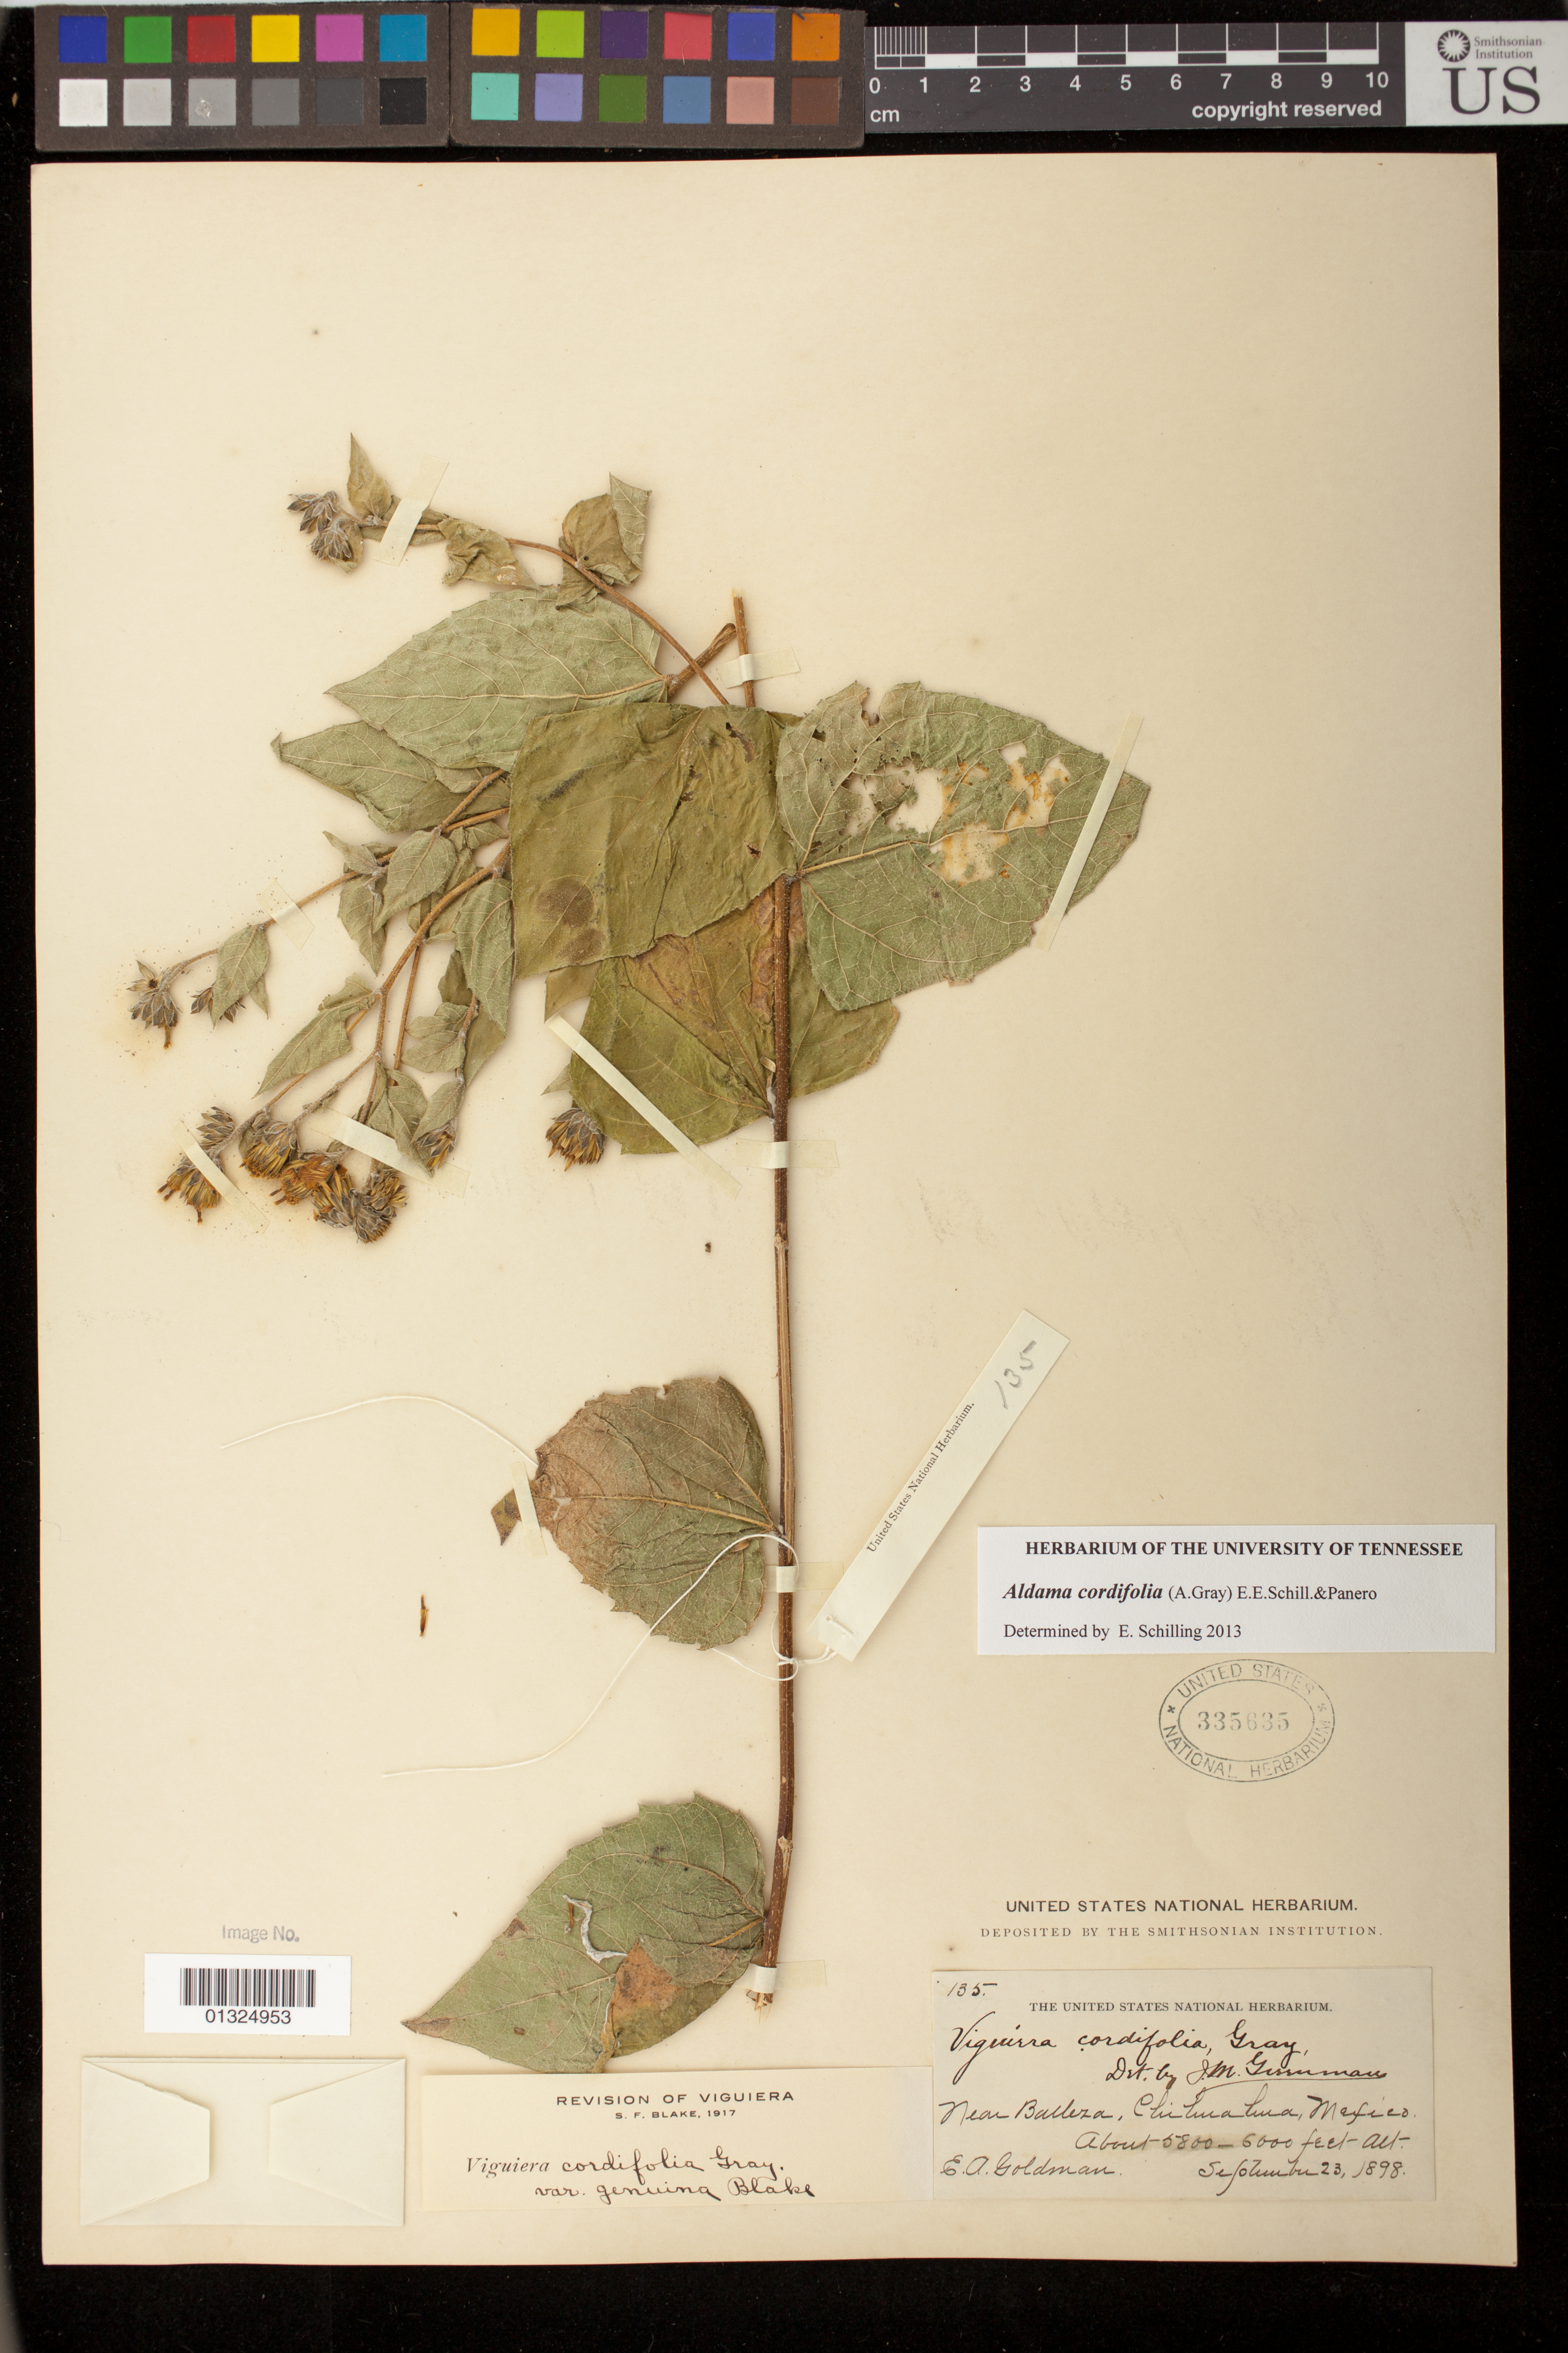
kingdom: Plantae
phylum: Tracheophyta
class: Magnoliopsida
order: Asterales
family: Asteraceae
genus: Aldama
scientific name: Aldama cordifolia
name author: (A. Gray) E.E. Schill. & Panero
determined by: Schilling, E. E.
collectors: E. A. Goldman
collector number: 135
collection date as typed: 23 Sep 1898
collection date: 1898-09-23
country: Mexico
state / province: Chihuahua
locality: Near Balleza, Chihuahua.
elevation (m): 1768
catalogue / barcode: US 335635